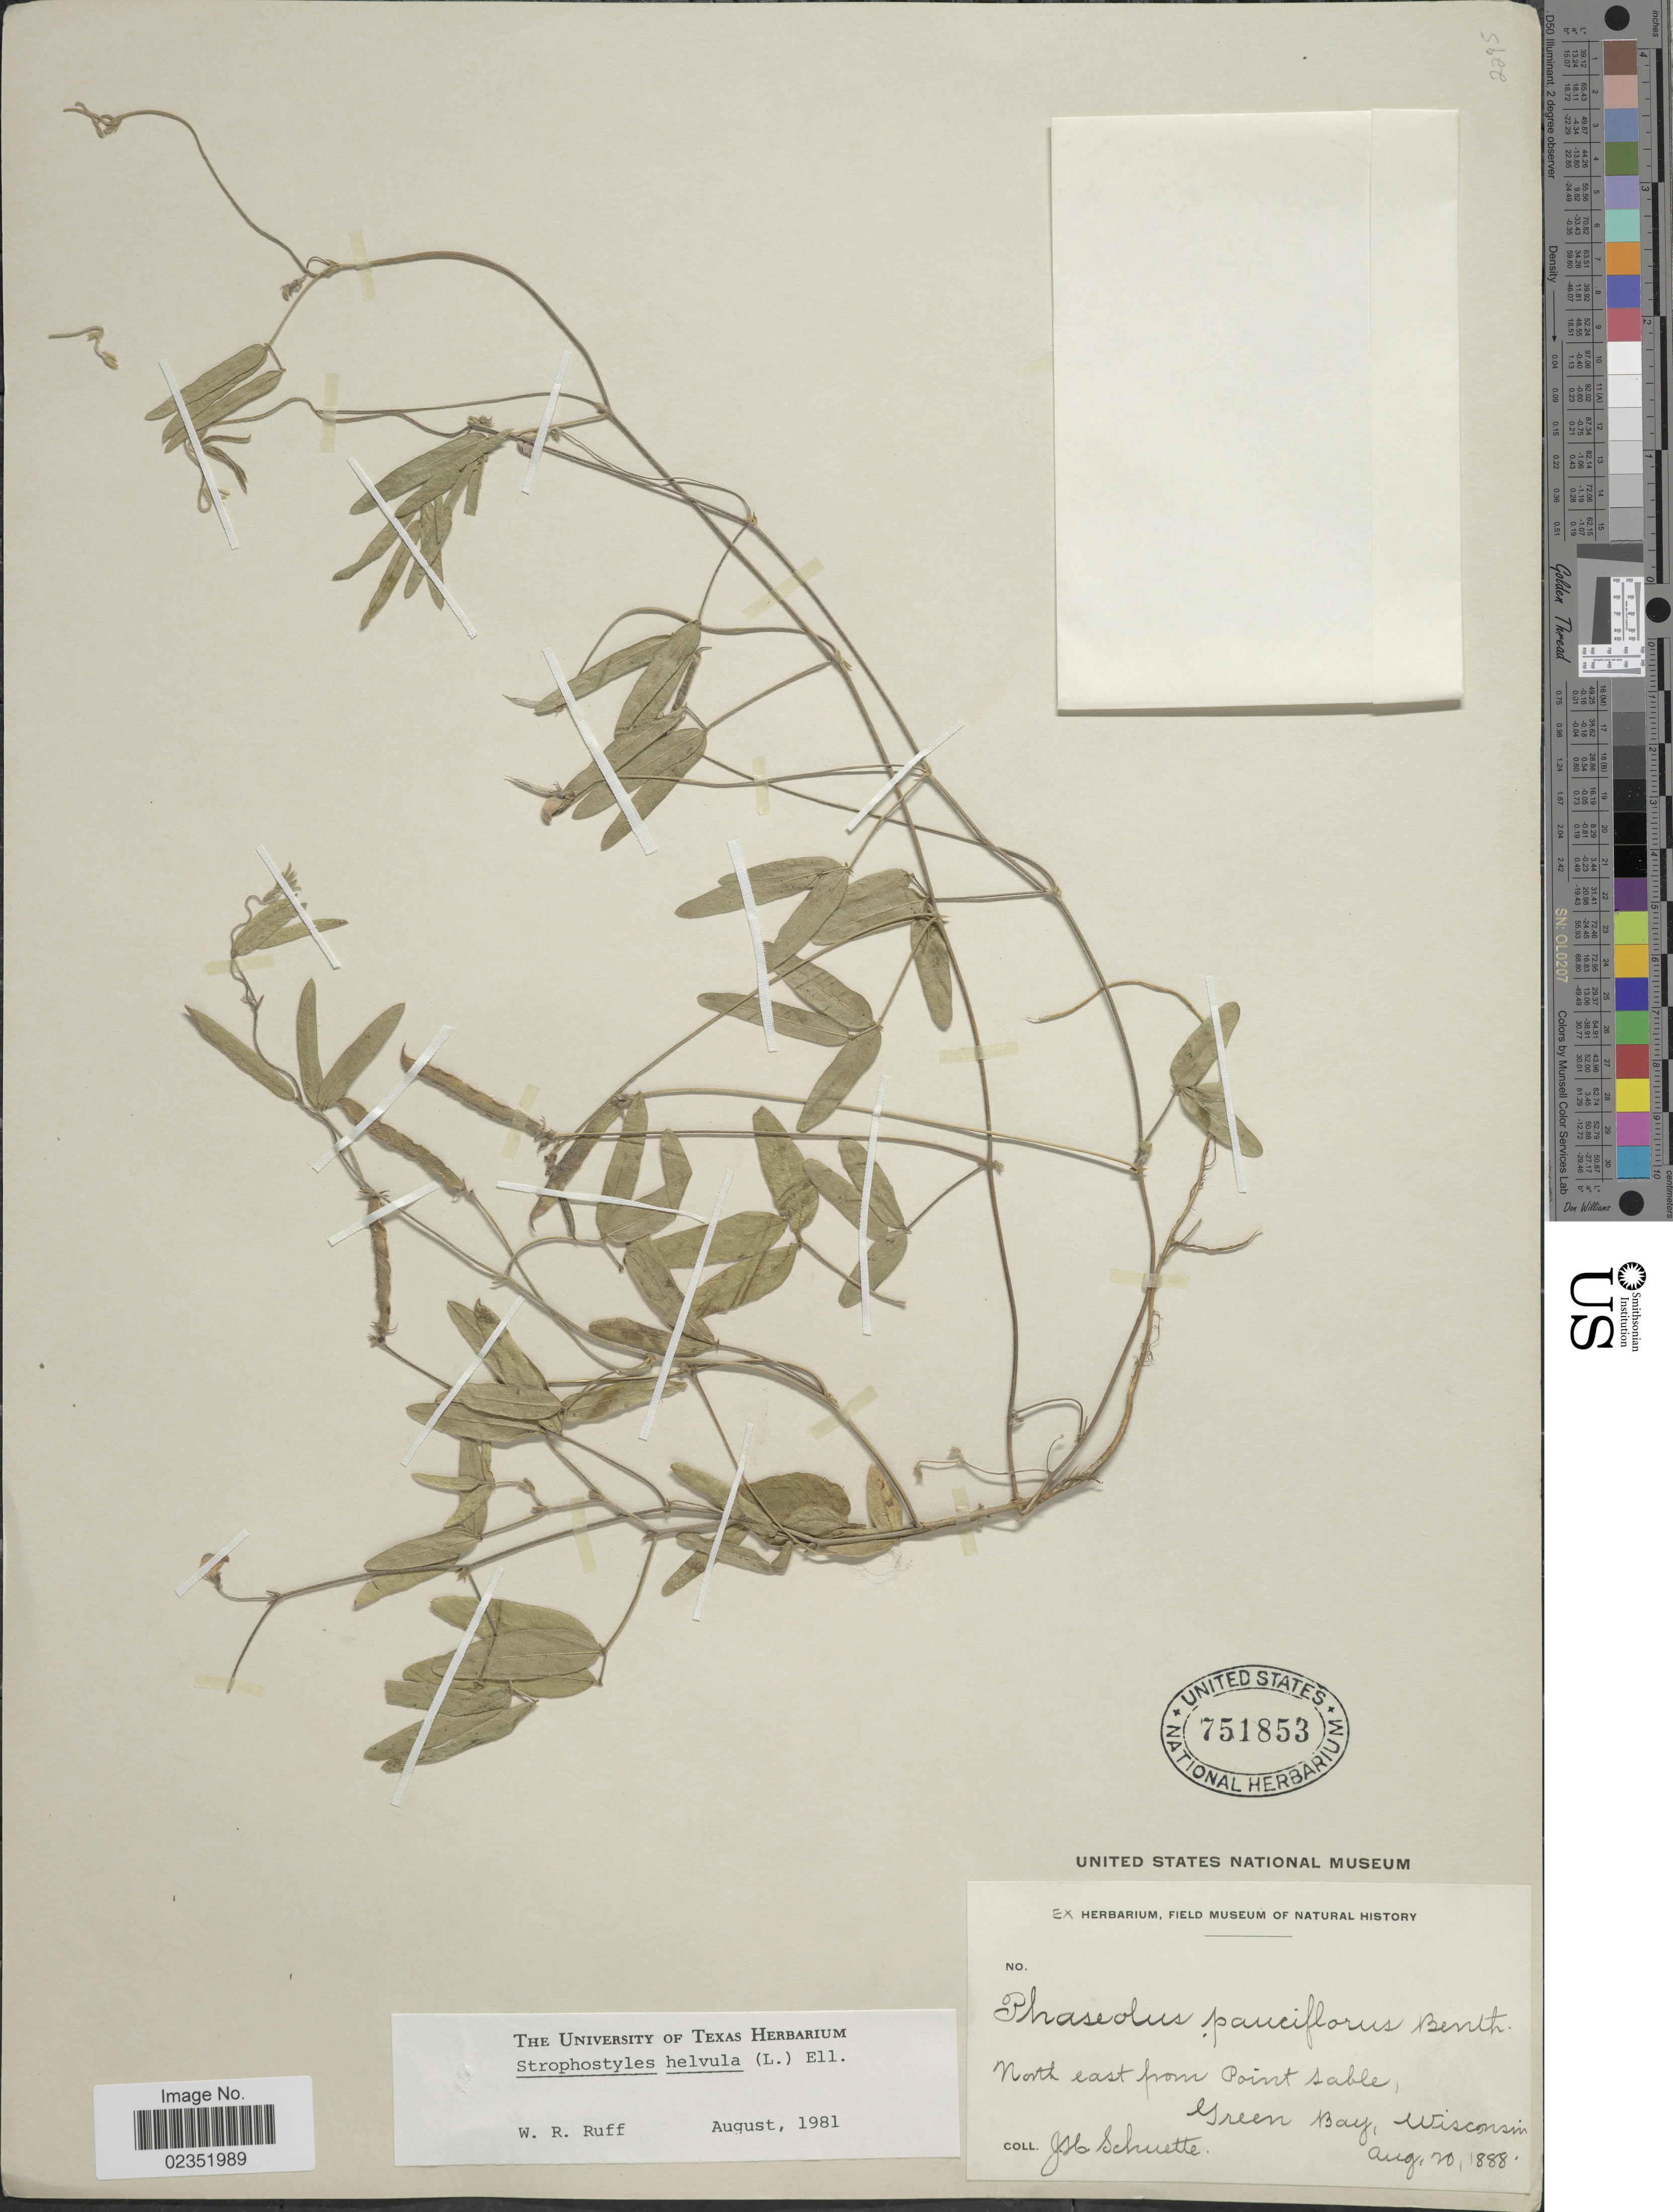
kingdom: Plantae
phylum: Tracheophyta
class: Magnoliopsida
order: Fabales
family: Fabaceae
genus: Strophostyles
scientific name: Strophostyles helvola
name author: (L.) Elliott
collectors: J. H. Schuette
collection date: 1888-08-20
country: United States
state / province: Wisconsin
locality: North east from Point Sable, Green Bay.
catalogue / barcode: US 751853